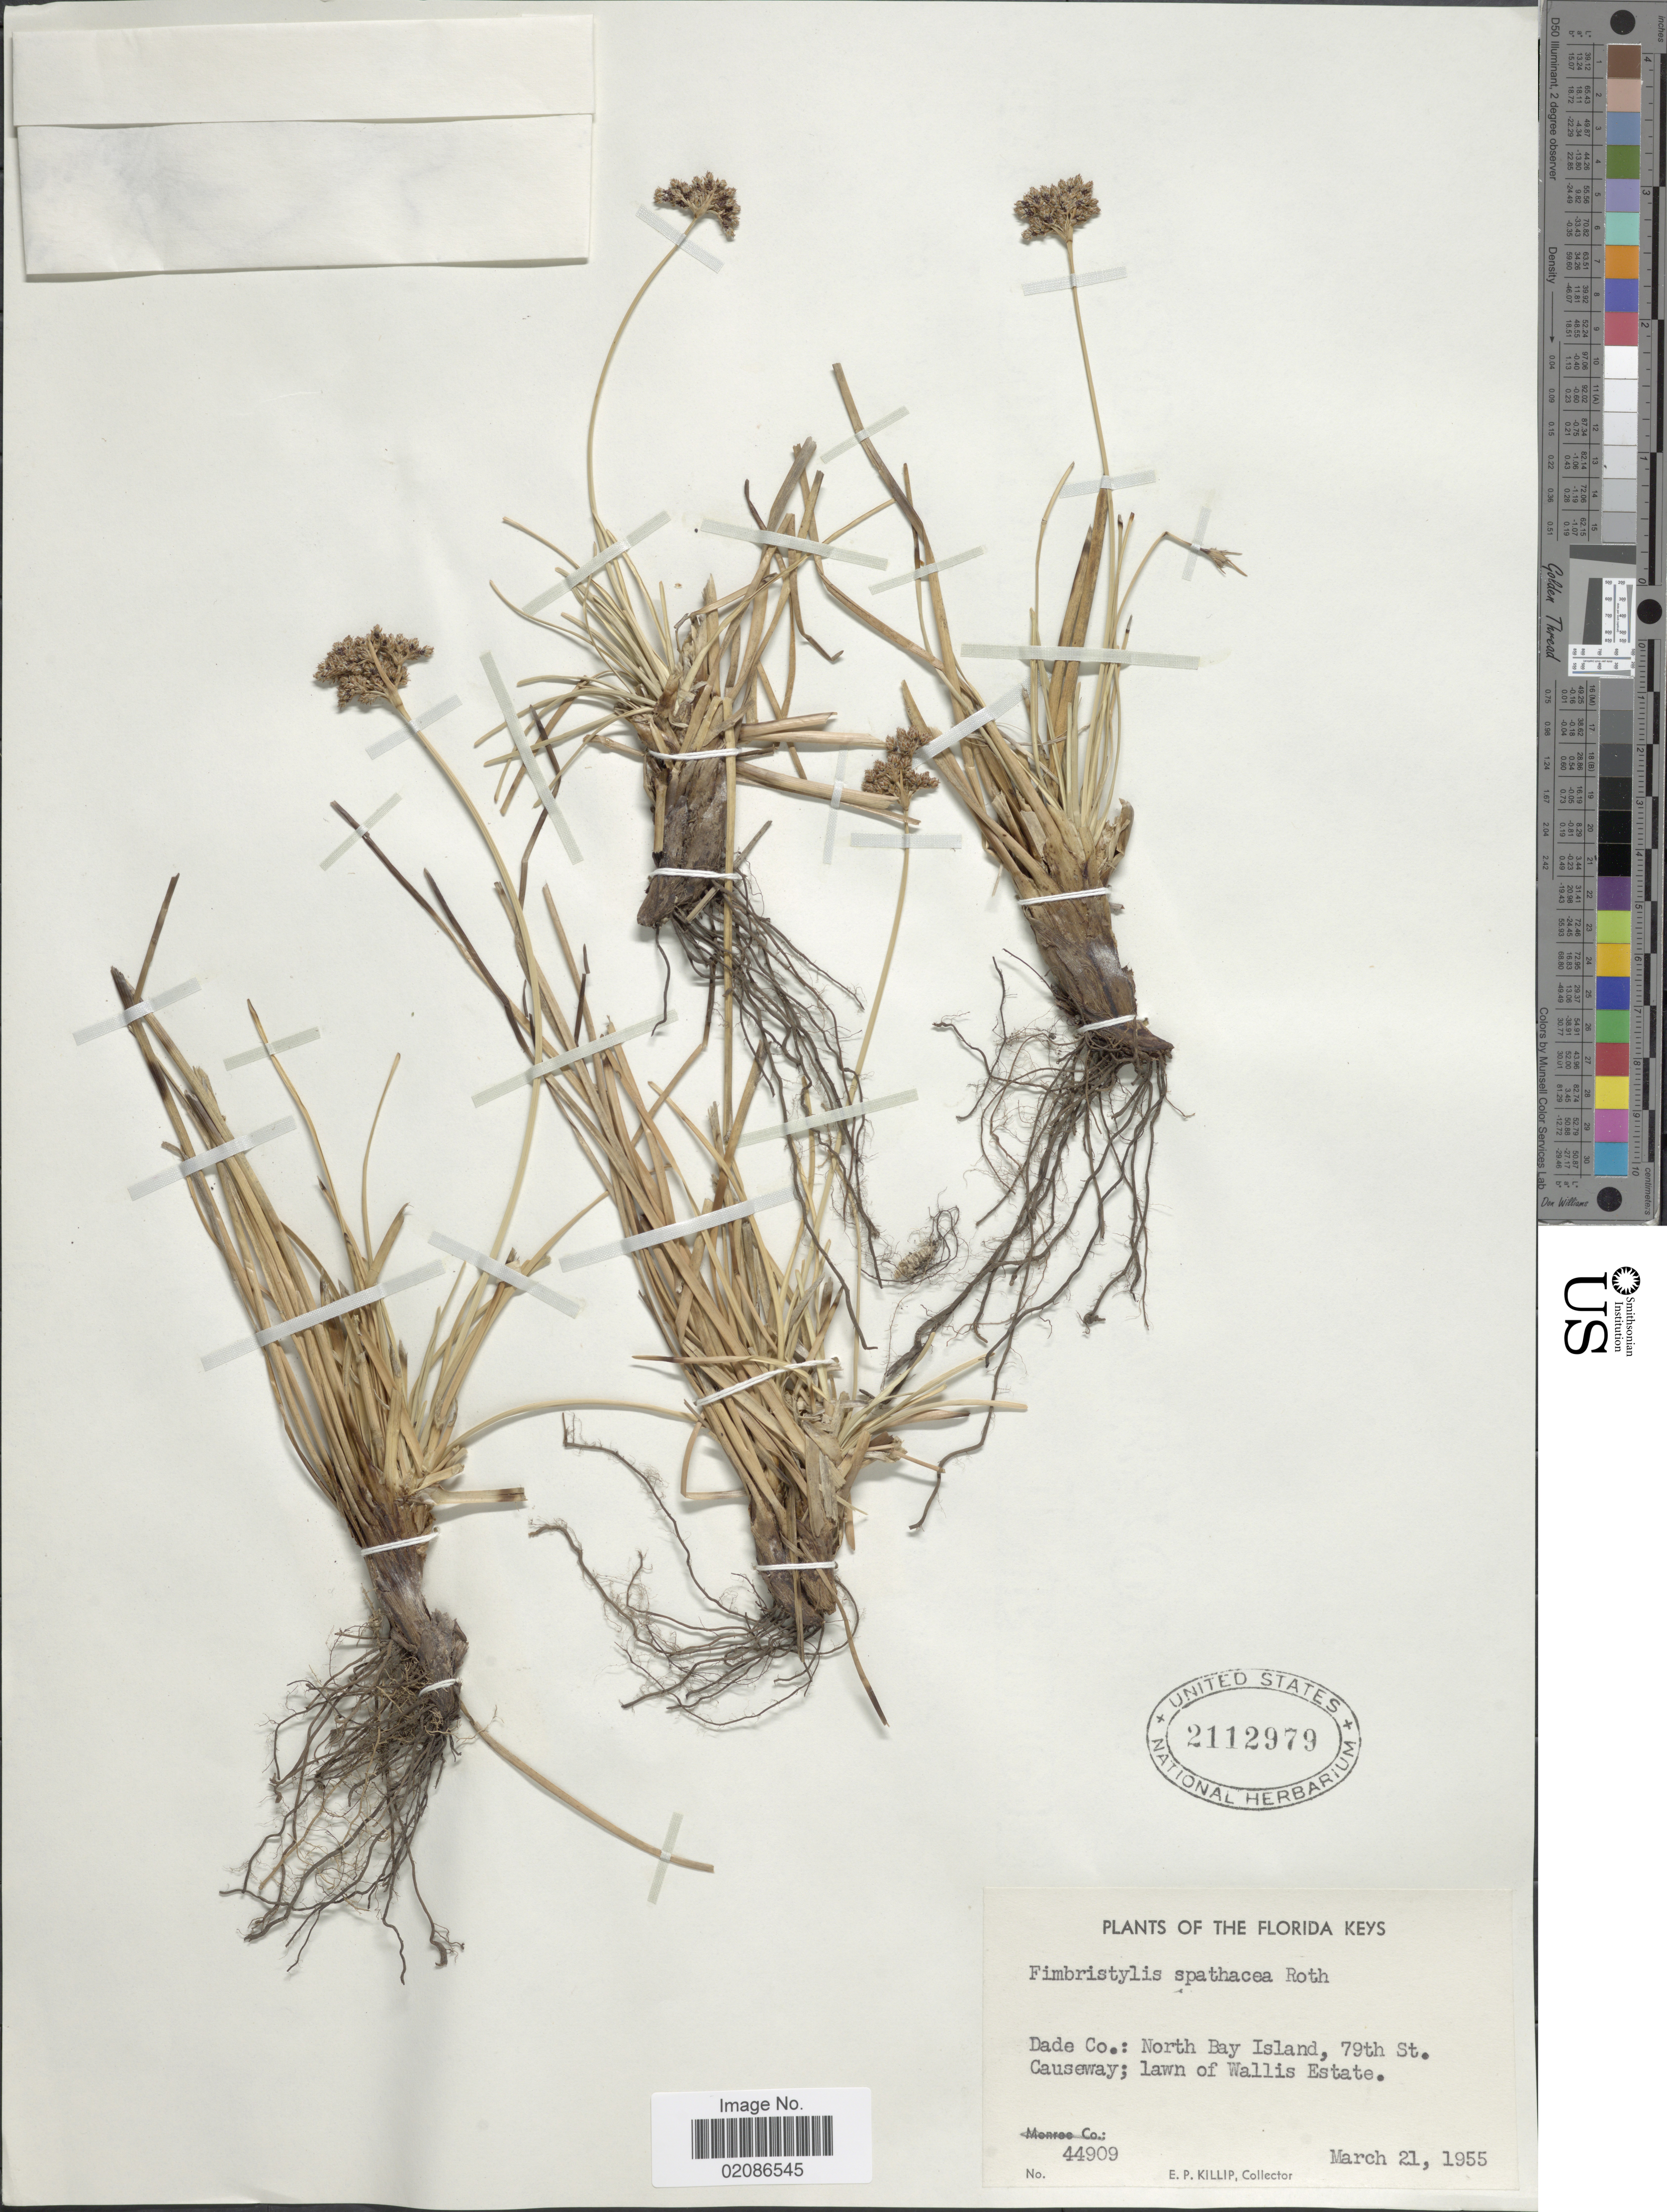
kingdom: Plantae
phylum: Tracheophyta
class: Liliopsida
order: Poales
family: Cyperaceae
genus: Fimbristylis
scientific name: Fimbristylis cymosa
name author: R. Br.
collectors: E. P. Killip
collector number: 44909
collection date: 1955-01-21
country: United States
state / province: Florida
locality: The Florida Keys, Dade Co: North Bay Island, 79th St. Causeway; alwn of Wallis Estate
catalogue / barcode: US 2112979